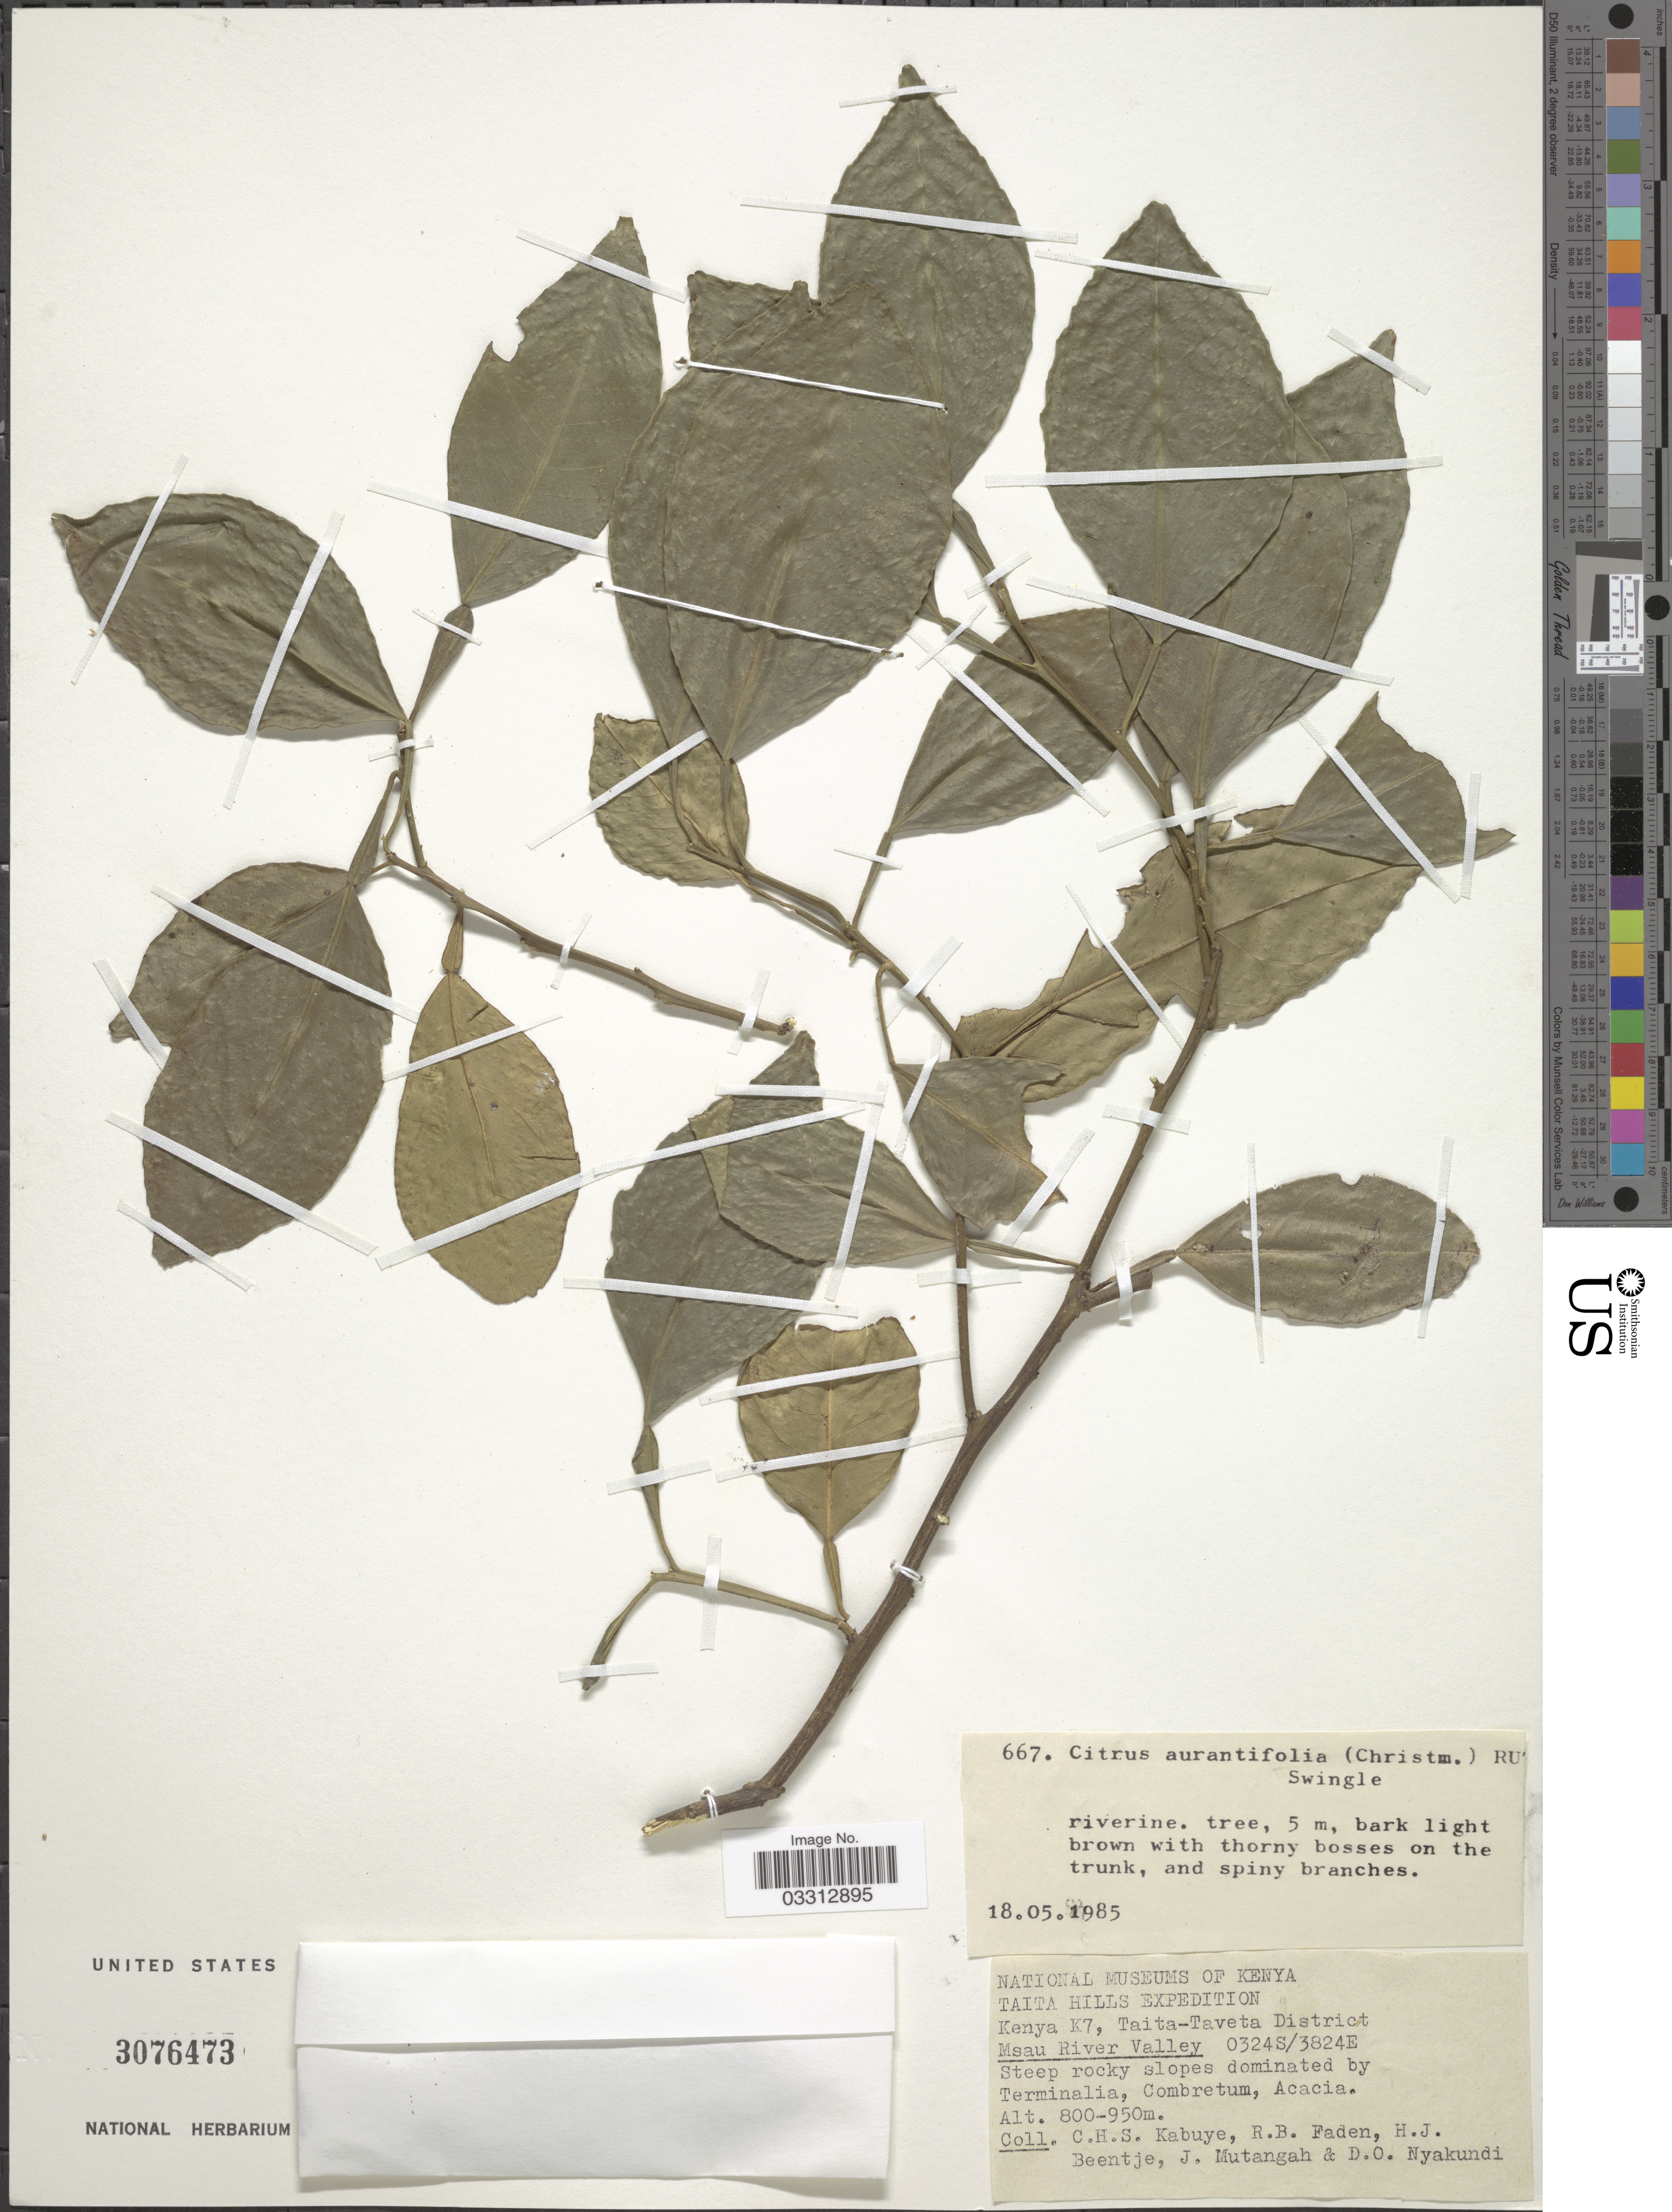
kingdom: Plantae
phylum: Tracheophyta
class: Magnoliopsida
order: Sapindales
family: Rutaceae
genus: Citrus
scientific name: Citrus x aurantifolia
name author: (Christm.) Swingle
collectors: C. Kabuye, R. B. Faden, H. J. Beentje, J. Mutangah & D. Nyakundi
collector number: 667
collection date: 1985-05-18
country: Kenya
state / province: Taita Taveta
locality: Taita Taveta. K7, Taita-Taveta District. Msau River Valley.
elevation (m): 800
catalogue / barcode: US 3076473